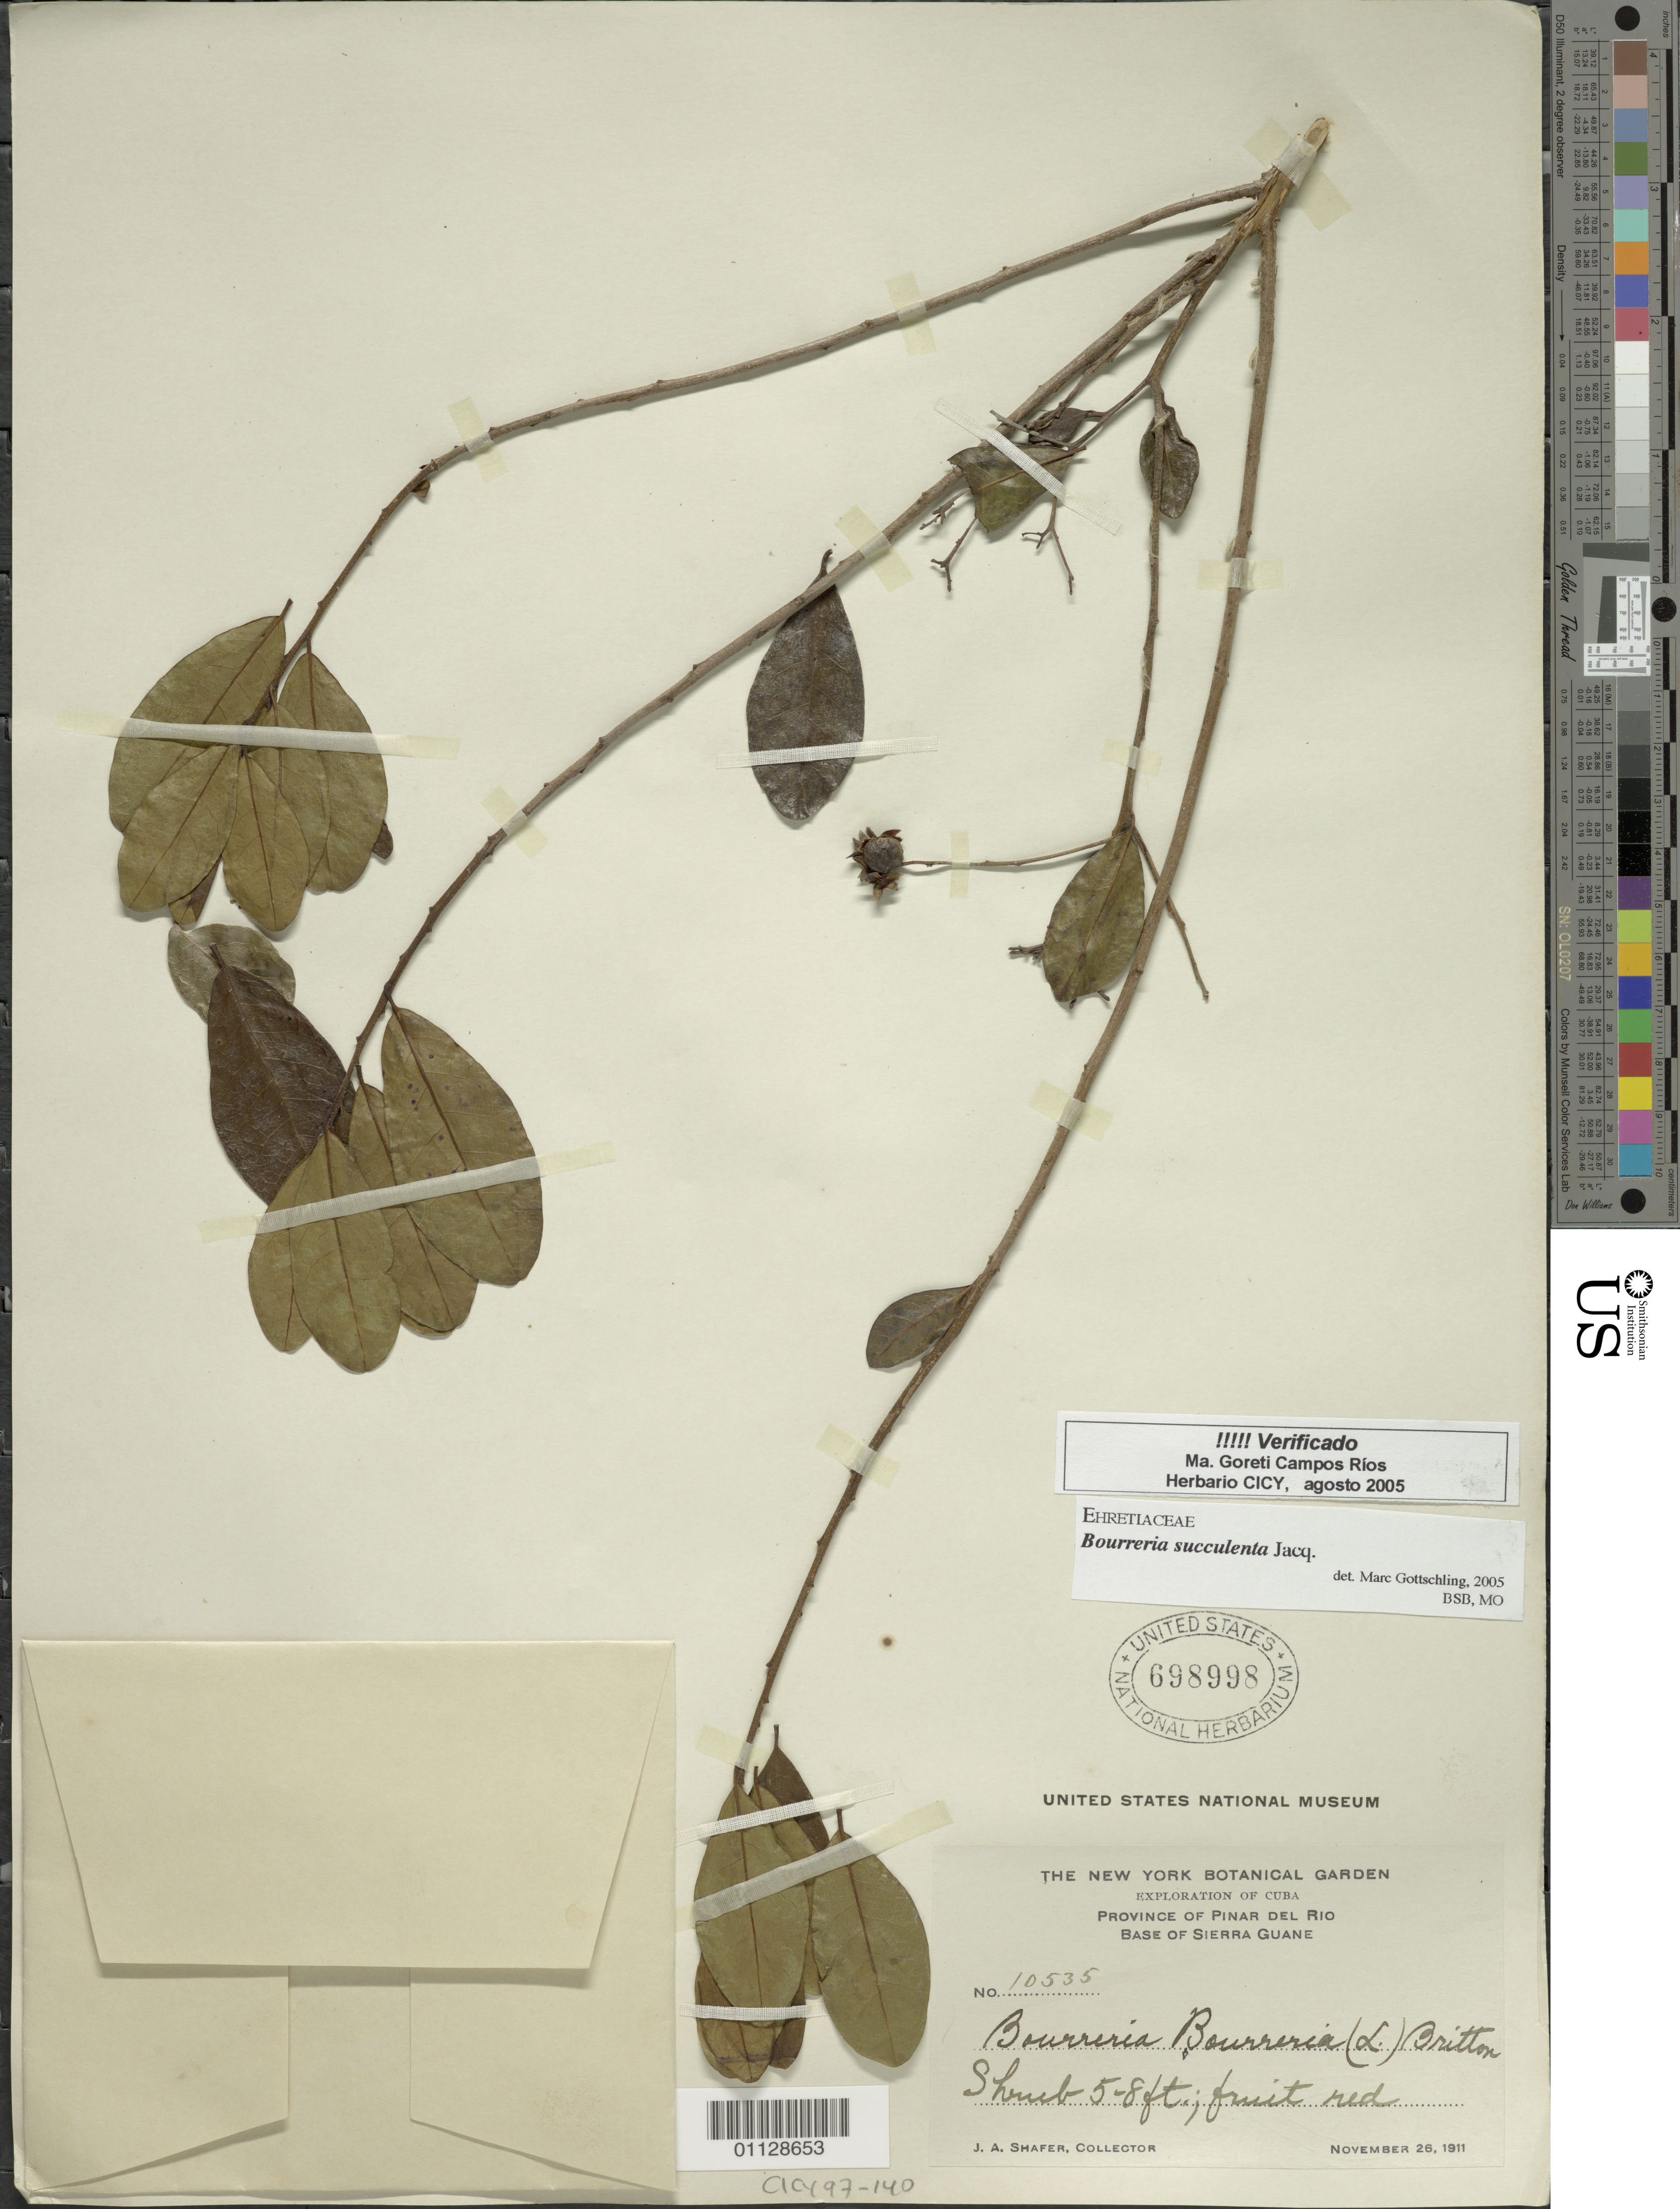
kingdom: Plantae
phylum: Tracheophyta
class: Magnoliopsida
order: Boraginales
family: Ehretiaceae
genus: Bourreria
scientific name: Bourreria succulenta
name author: Jacq.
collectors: J. A. Shafer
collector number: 10535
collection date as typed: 26 Nov 1911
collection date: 1911-11-26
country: Cuba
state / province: Pinar del Rio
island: Cuba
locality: Base of Sierra Guane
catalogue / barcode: US 698998